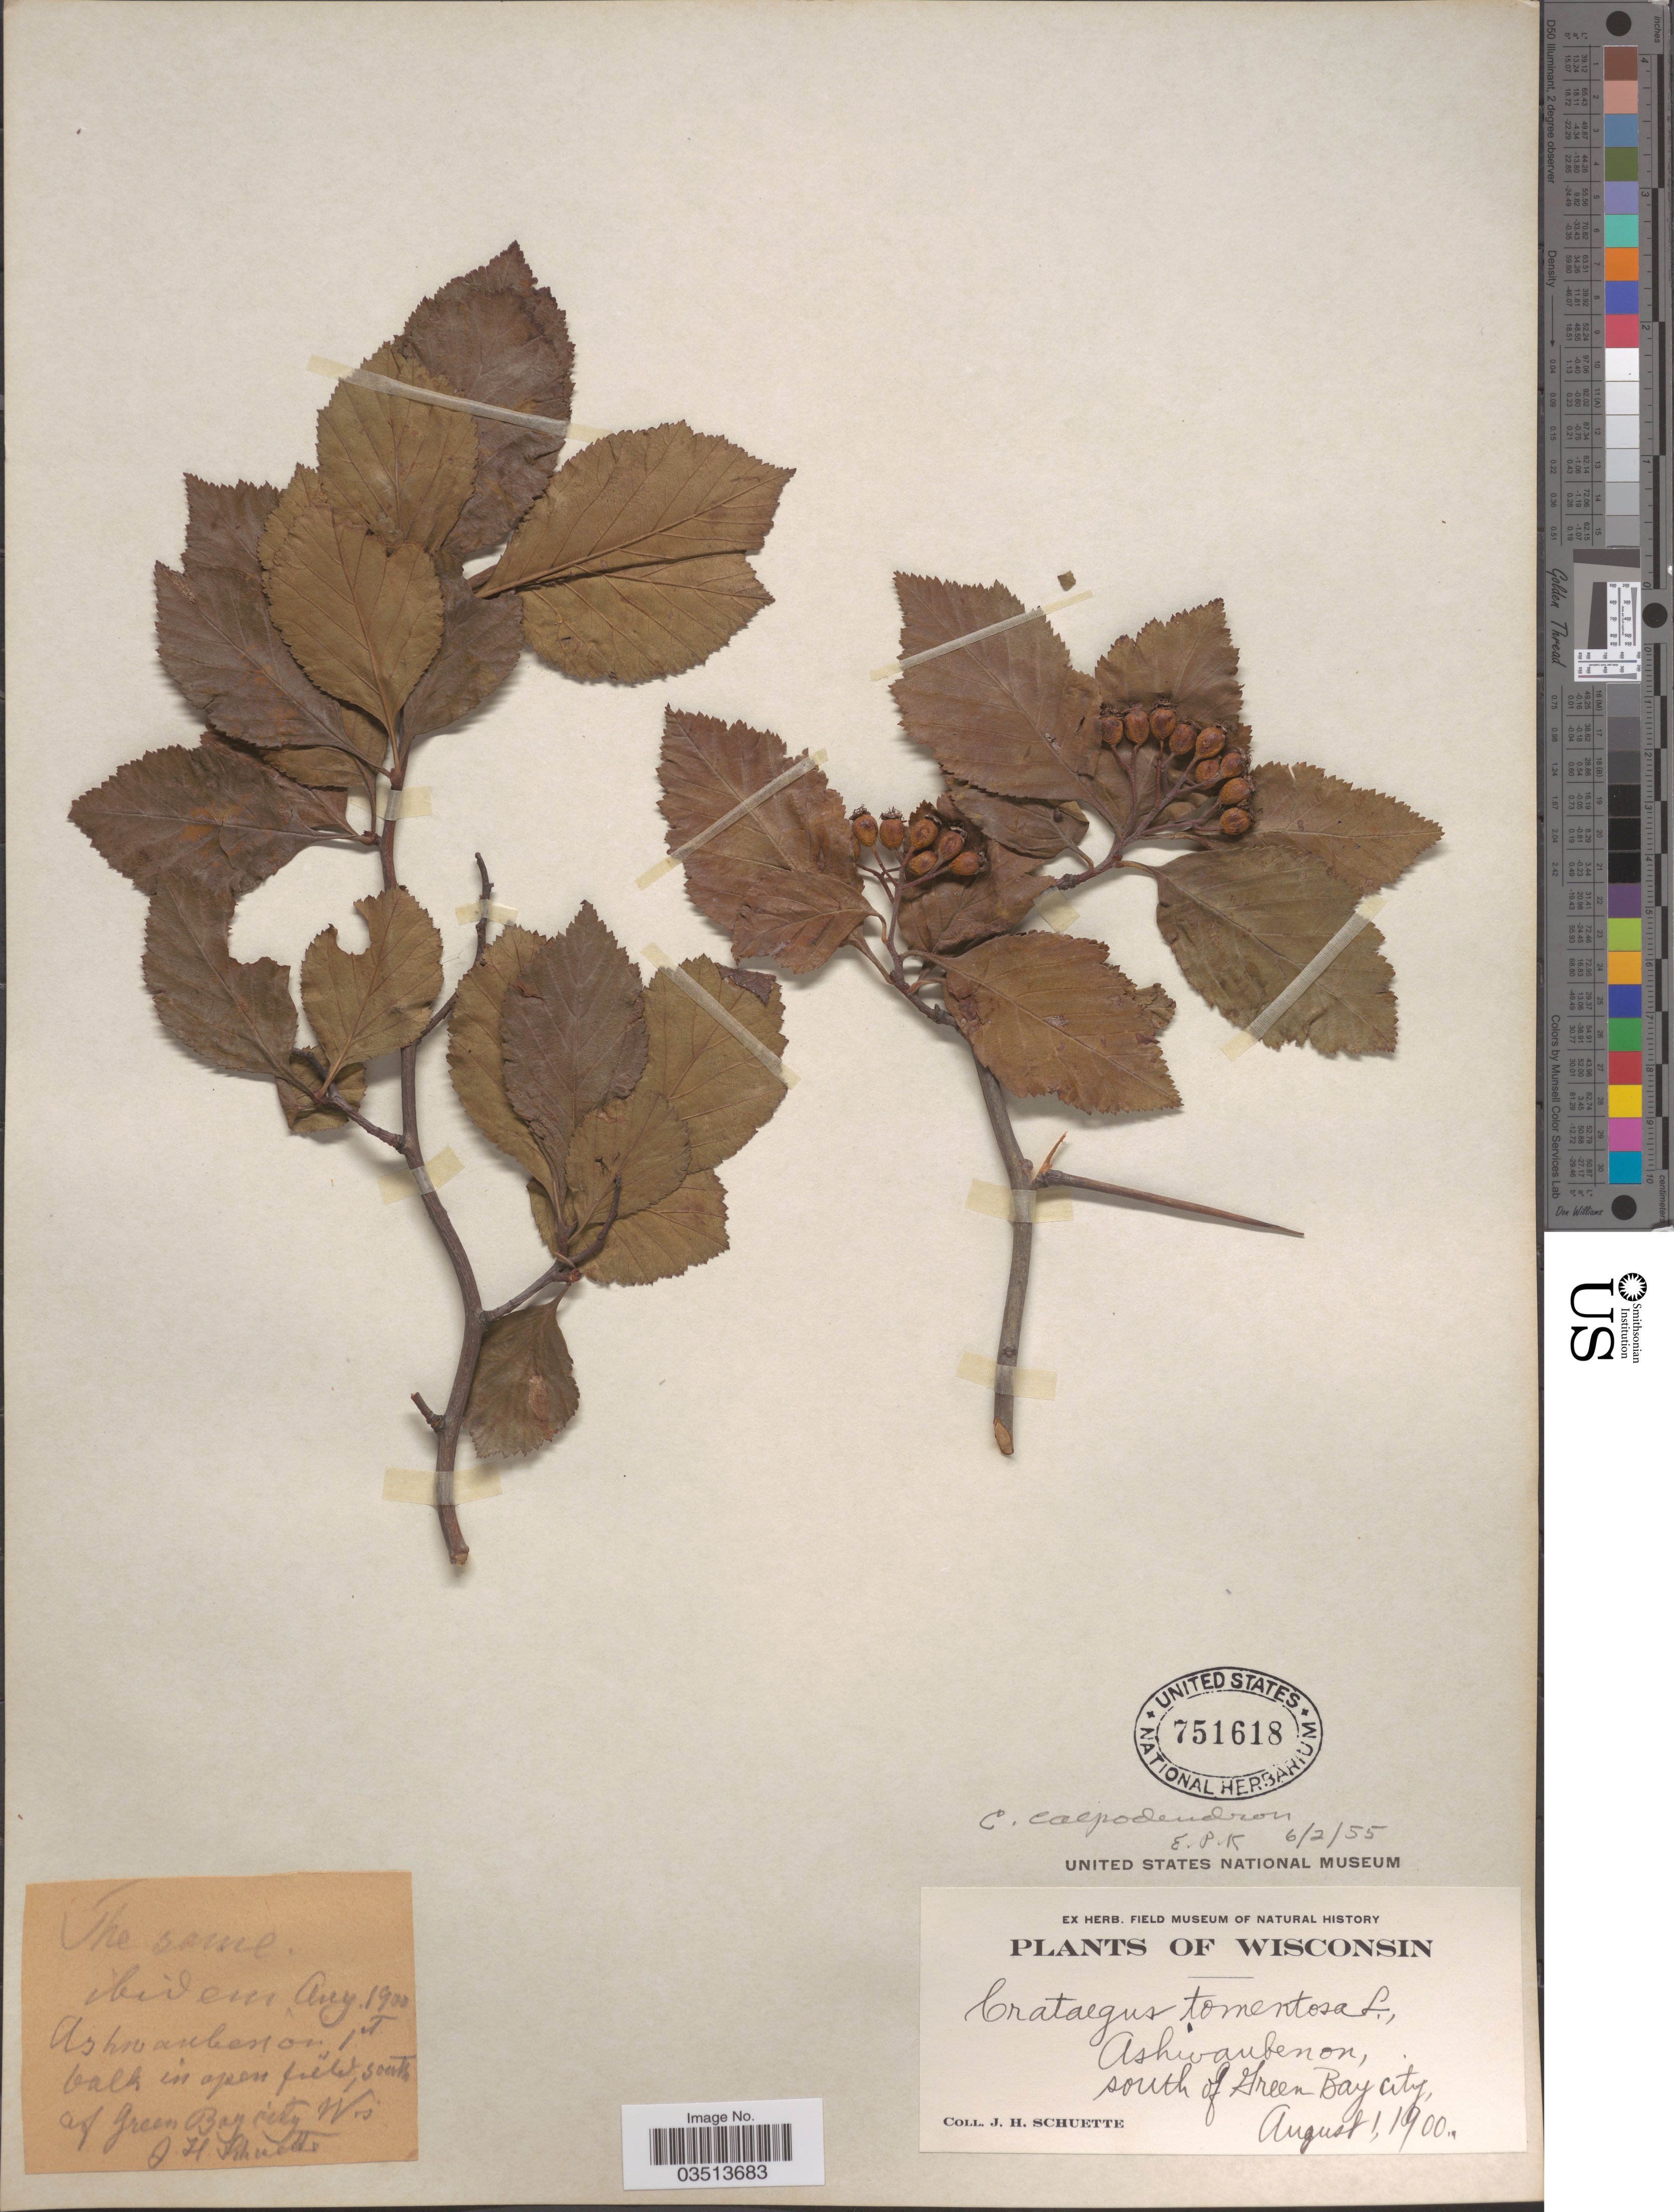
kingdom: Plantae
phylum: Tracheophyta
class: Magnoliopsida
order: Rosales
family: Rosaceae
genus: Crataegus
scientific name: Crataegus calpodendron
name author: (Ehrh.) Medik.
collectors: J. H. Schuette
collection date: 1900-08-01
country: United States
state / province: Wisconsin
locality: Ashwaubenon, south of Green Bay City.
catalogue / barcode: US 751618